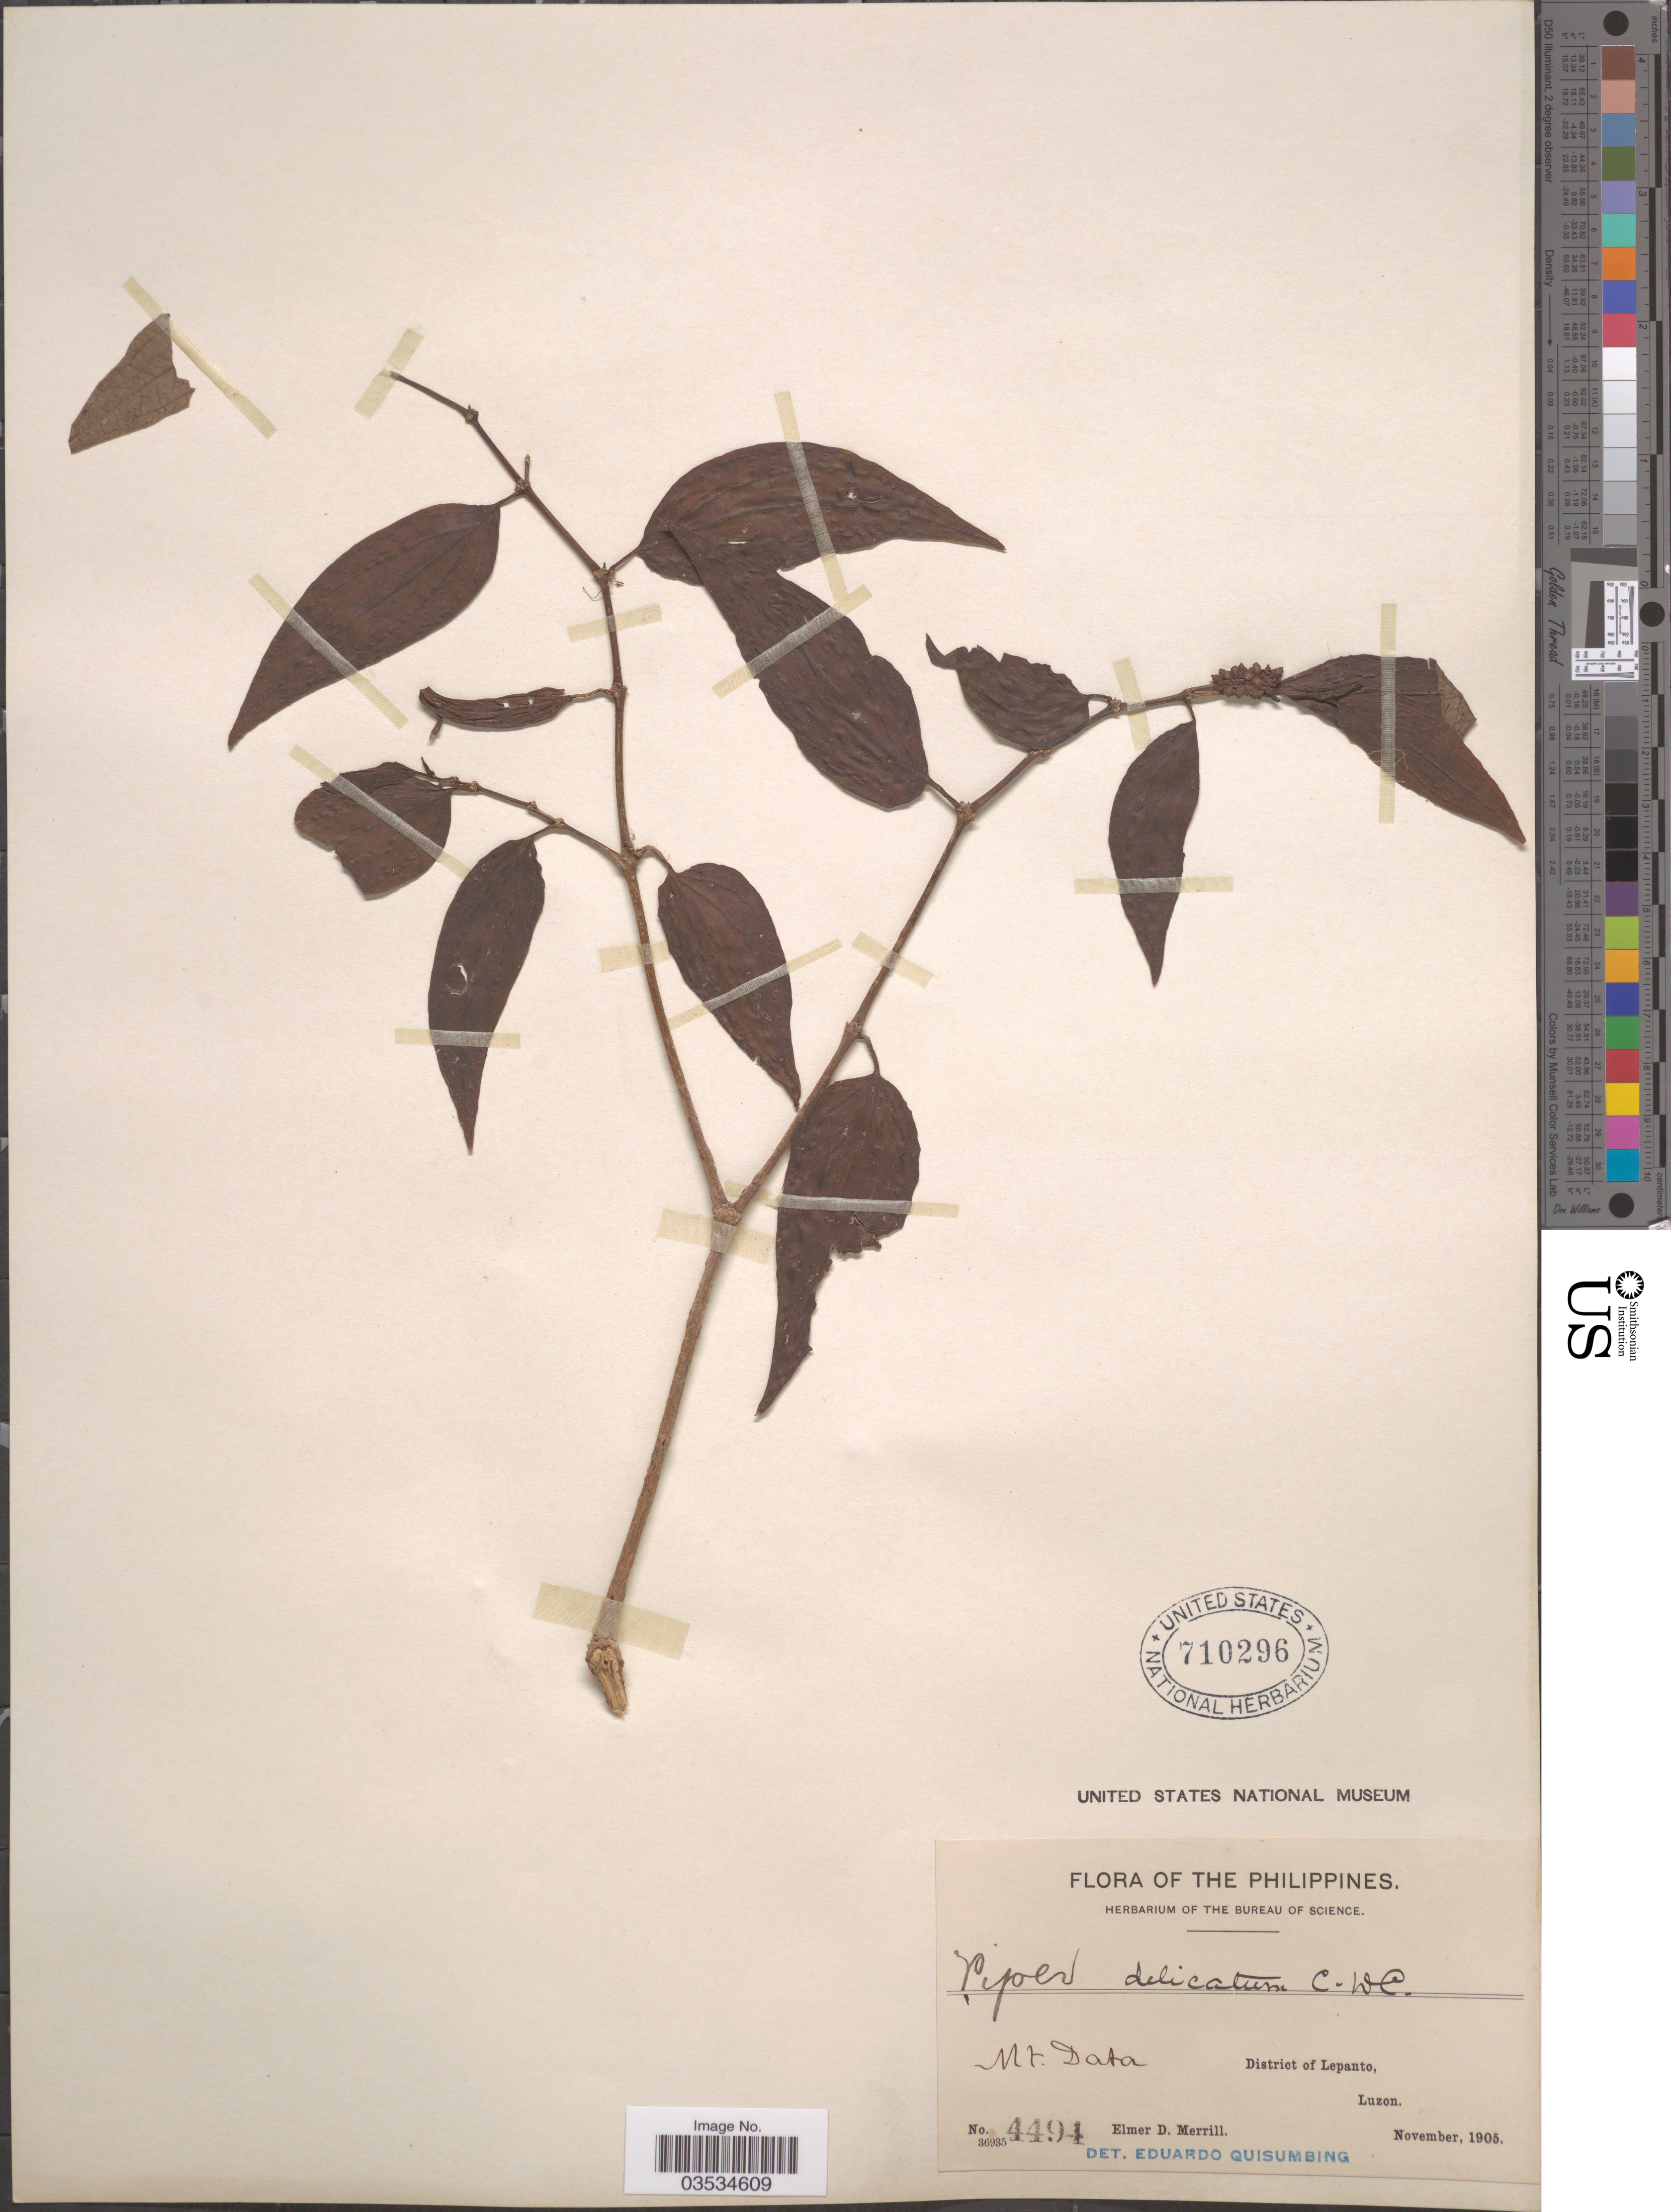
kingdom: Plantae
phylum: Tracheophyta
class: Magnoliopsida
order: Piperales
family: Piperaceae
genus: Piper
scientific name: Piper delicatum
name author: C. DC. in Elmer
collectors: E. D. Merrill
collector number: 4494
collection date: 1905-11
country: Philippines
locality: Mt. Data. District of Lepanto, Luzon.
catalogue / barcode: US 710296